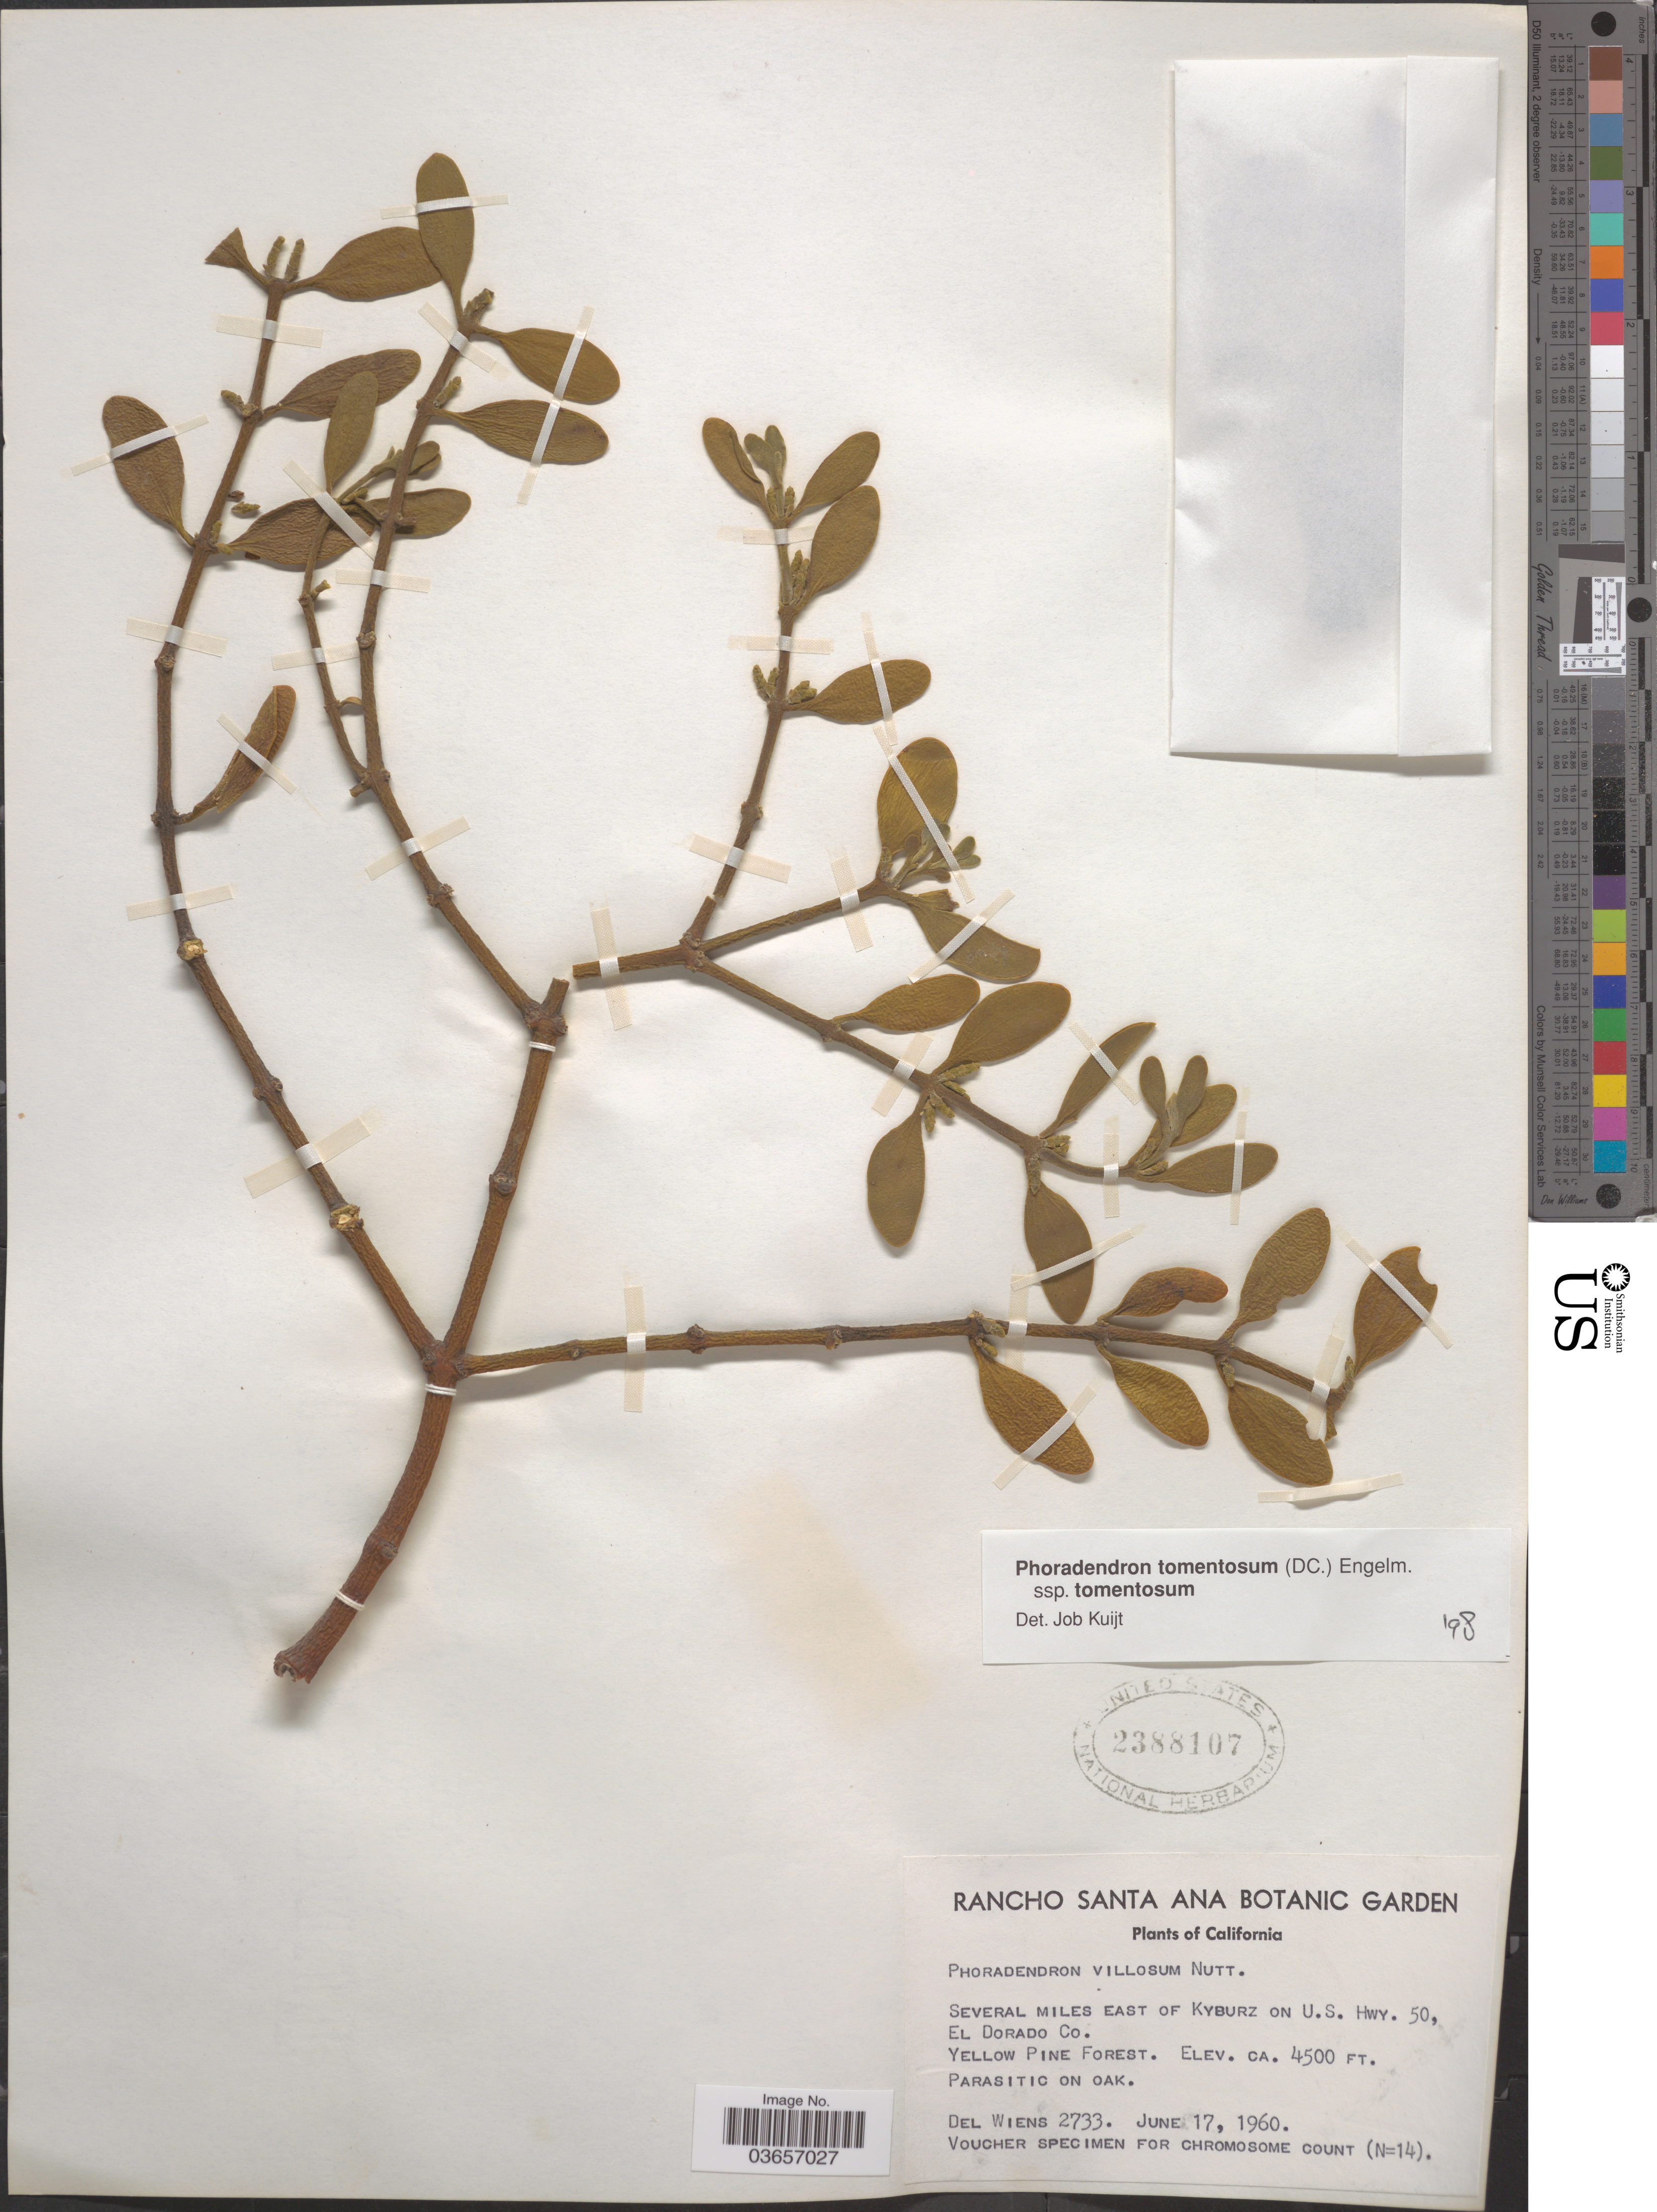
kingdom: Plantae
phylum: Tracheophyta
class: Magnoliopsida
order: Santalales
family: Viscaceae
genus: Phoradendron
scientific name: Phoradendron tomentosum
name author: DC.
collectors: D. Wiens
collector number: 2733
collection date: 1960-06-17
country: United States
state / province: California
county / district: El Dorado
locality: Several Miles East of Kyburz on U.S. Hwy. 50, El Dorado Co.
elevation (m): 1372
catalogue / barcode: US 2388107